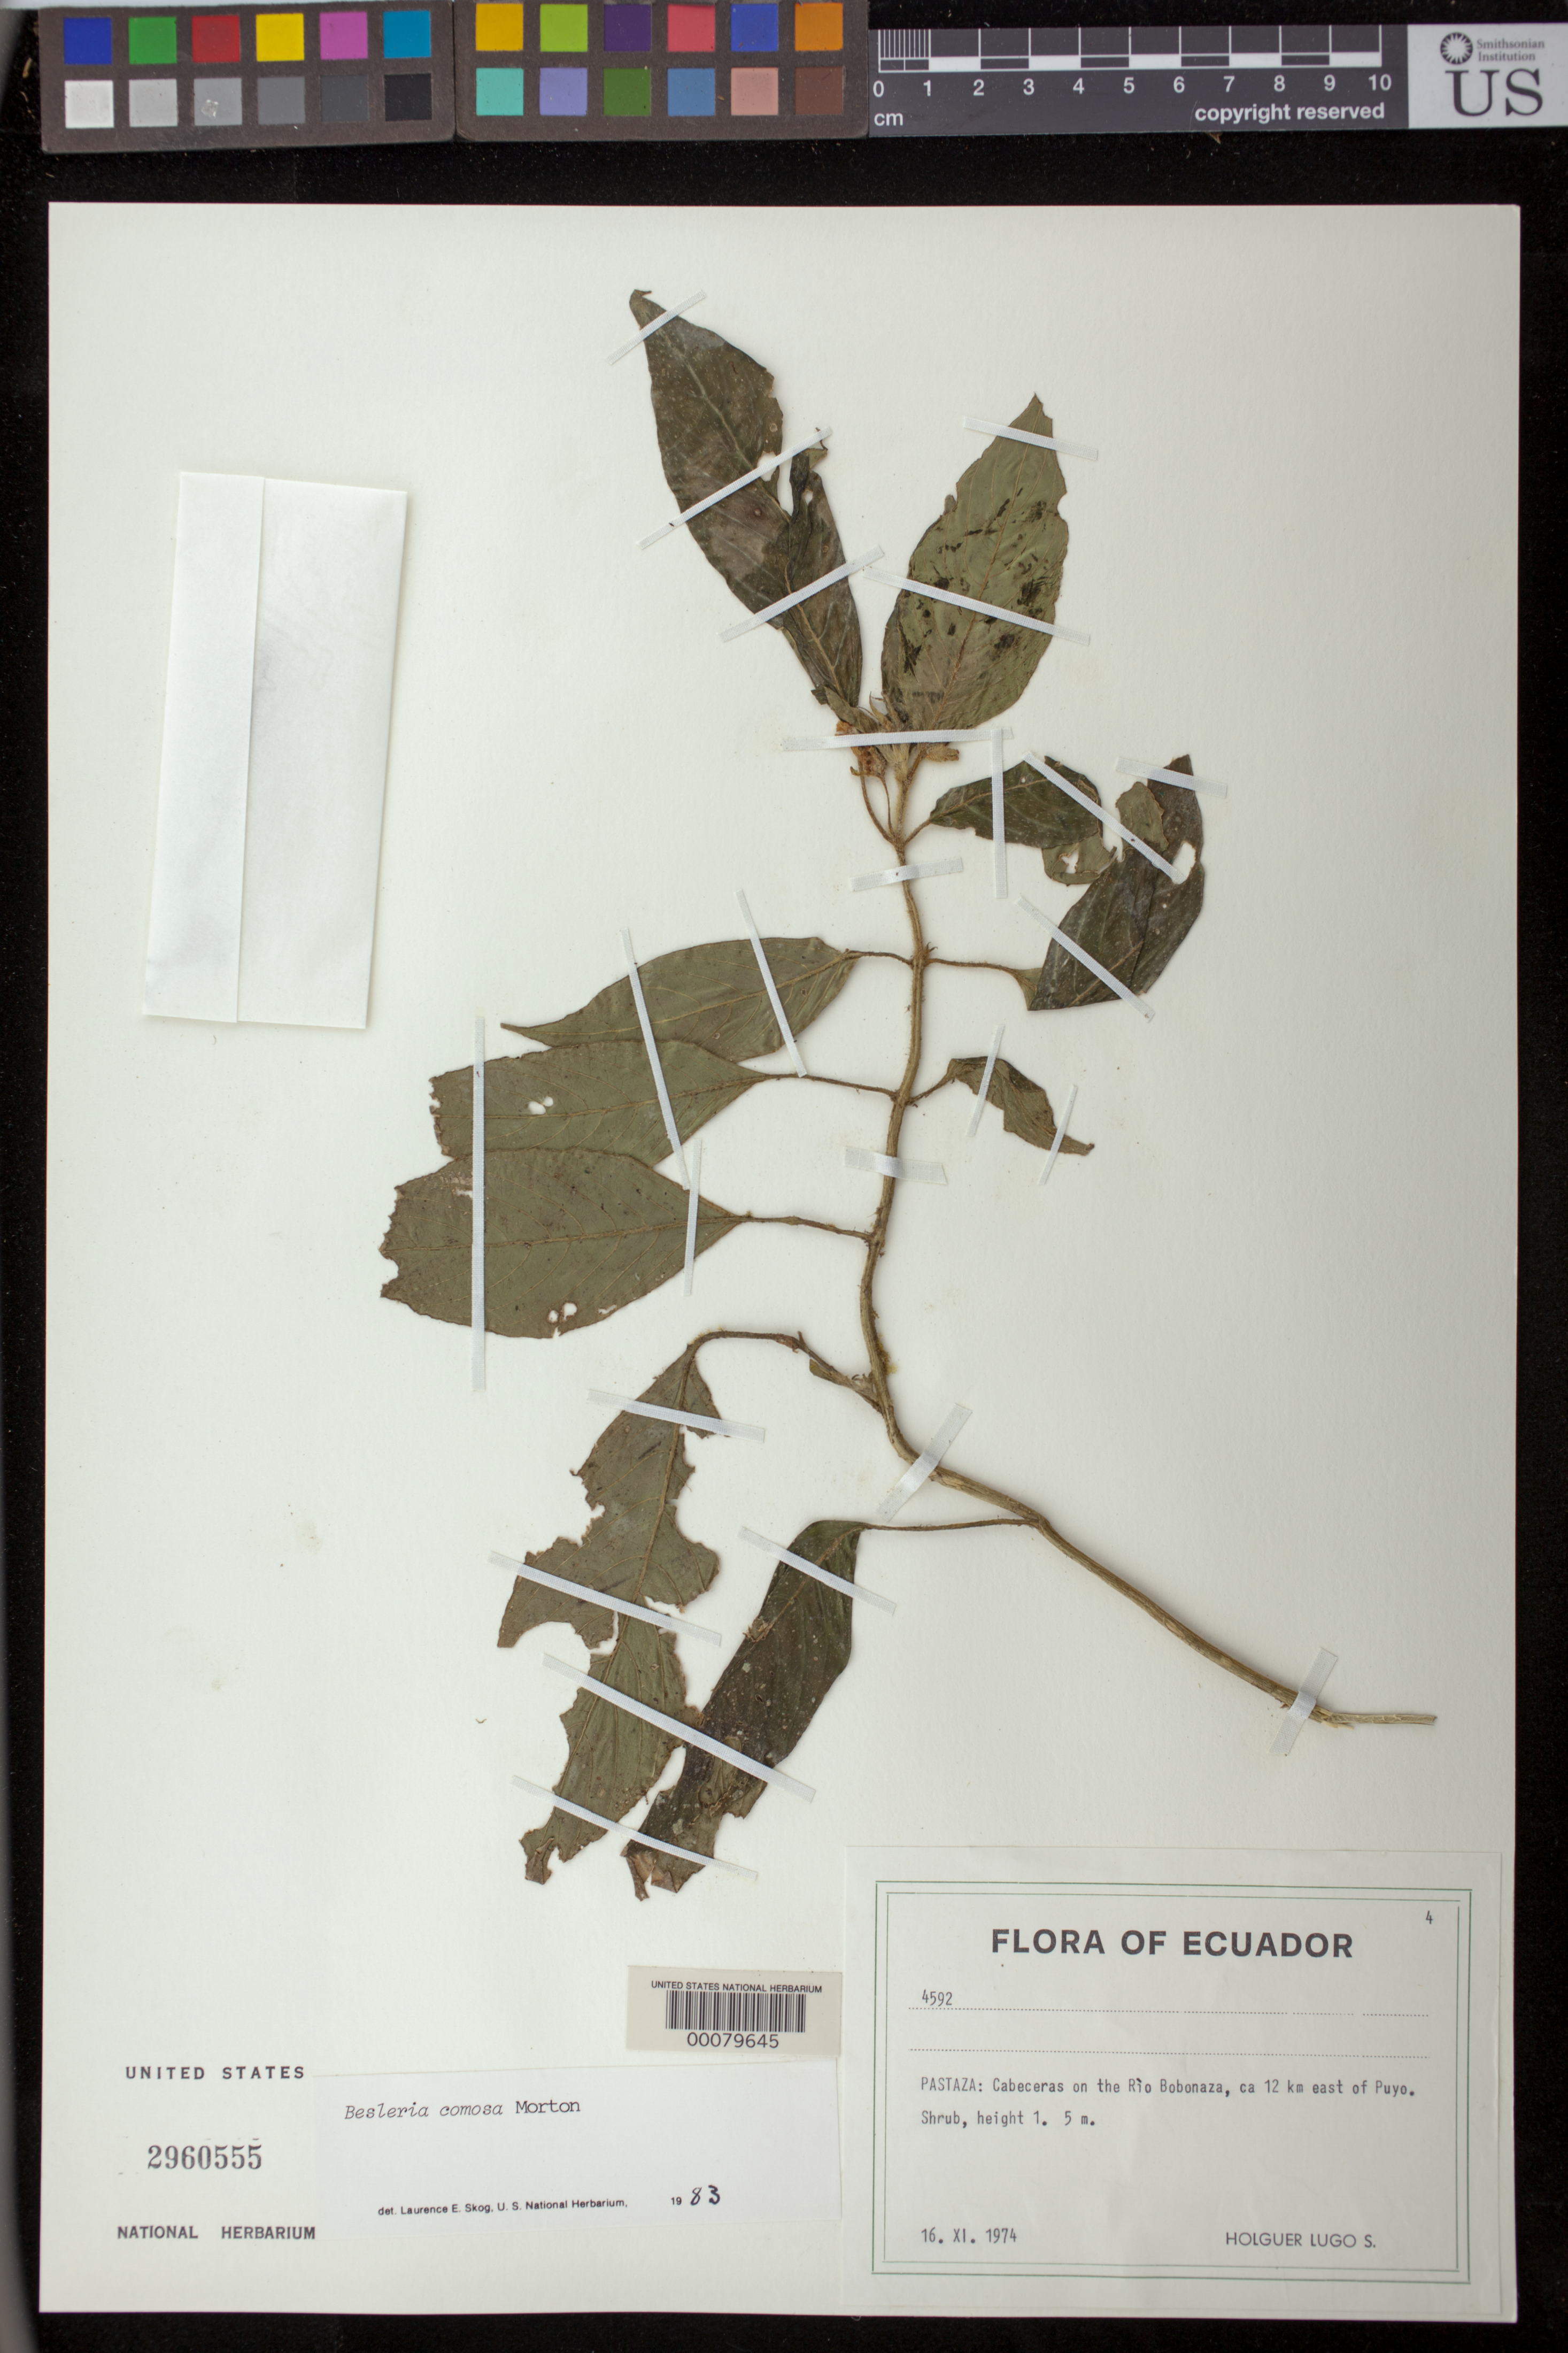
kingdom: Plantae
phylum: Tracheophyta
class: Magnoliopsida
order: Lamiales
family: Gesneriaceae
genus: Besleria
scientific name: Besleria comosa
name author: C.V. Morton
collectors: H. Lugo S.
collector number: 4592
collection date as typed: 16 Nov 1974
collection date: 1974-11-16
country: Ecuador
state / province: Pastaza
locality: Cabeceras on the Rio Bobonaza, about 12 km E of Puyo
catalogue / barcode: US 2960555